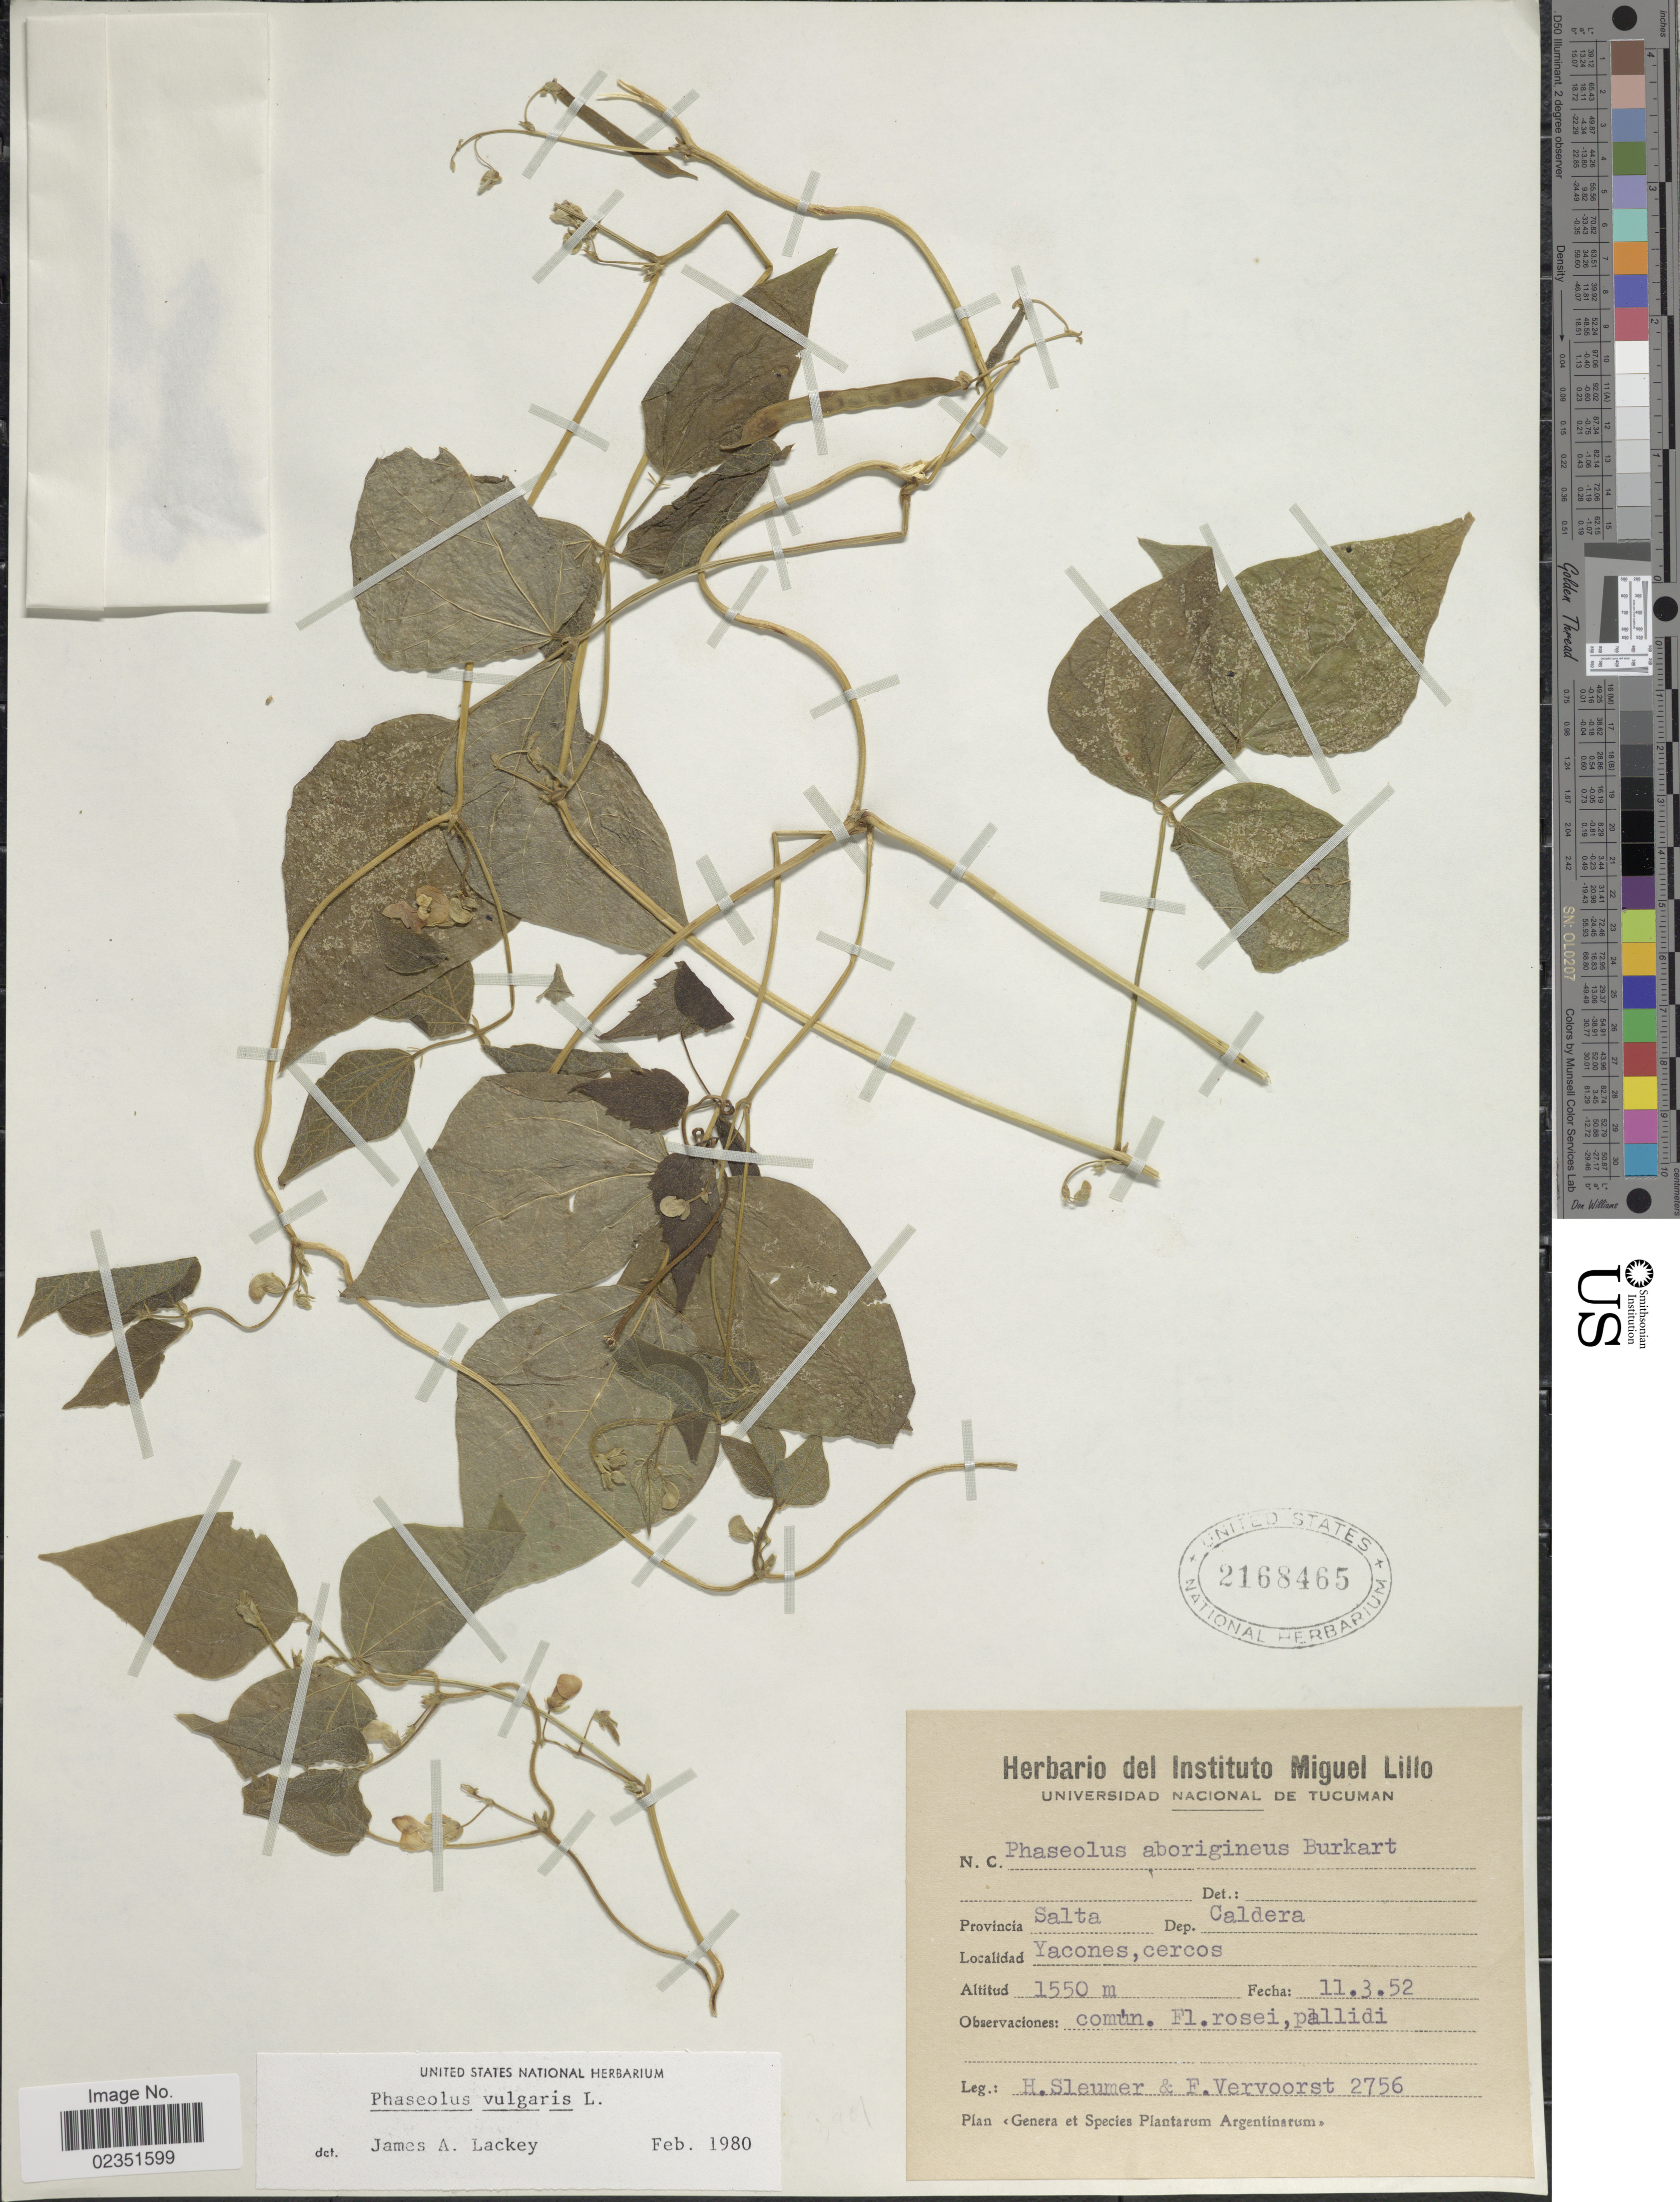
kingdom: Plantae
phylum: Tracheophyta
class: Magnoliopsida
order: Fabales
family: Fabaceae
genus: Phaseolus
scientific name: Phaseolus vulgaris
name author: L.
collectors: H. O. Sleumer & F. Vervoorst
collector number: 2756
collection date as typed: Transcribed d/m/y: 11/3/52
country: Argentina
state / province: Salta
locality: Dep. Caldera, Yacones, cercos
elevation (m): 1550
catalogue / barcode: US 2168465